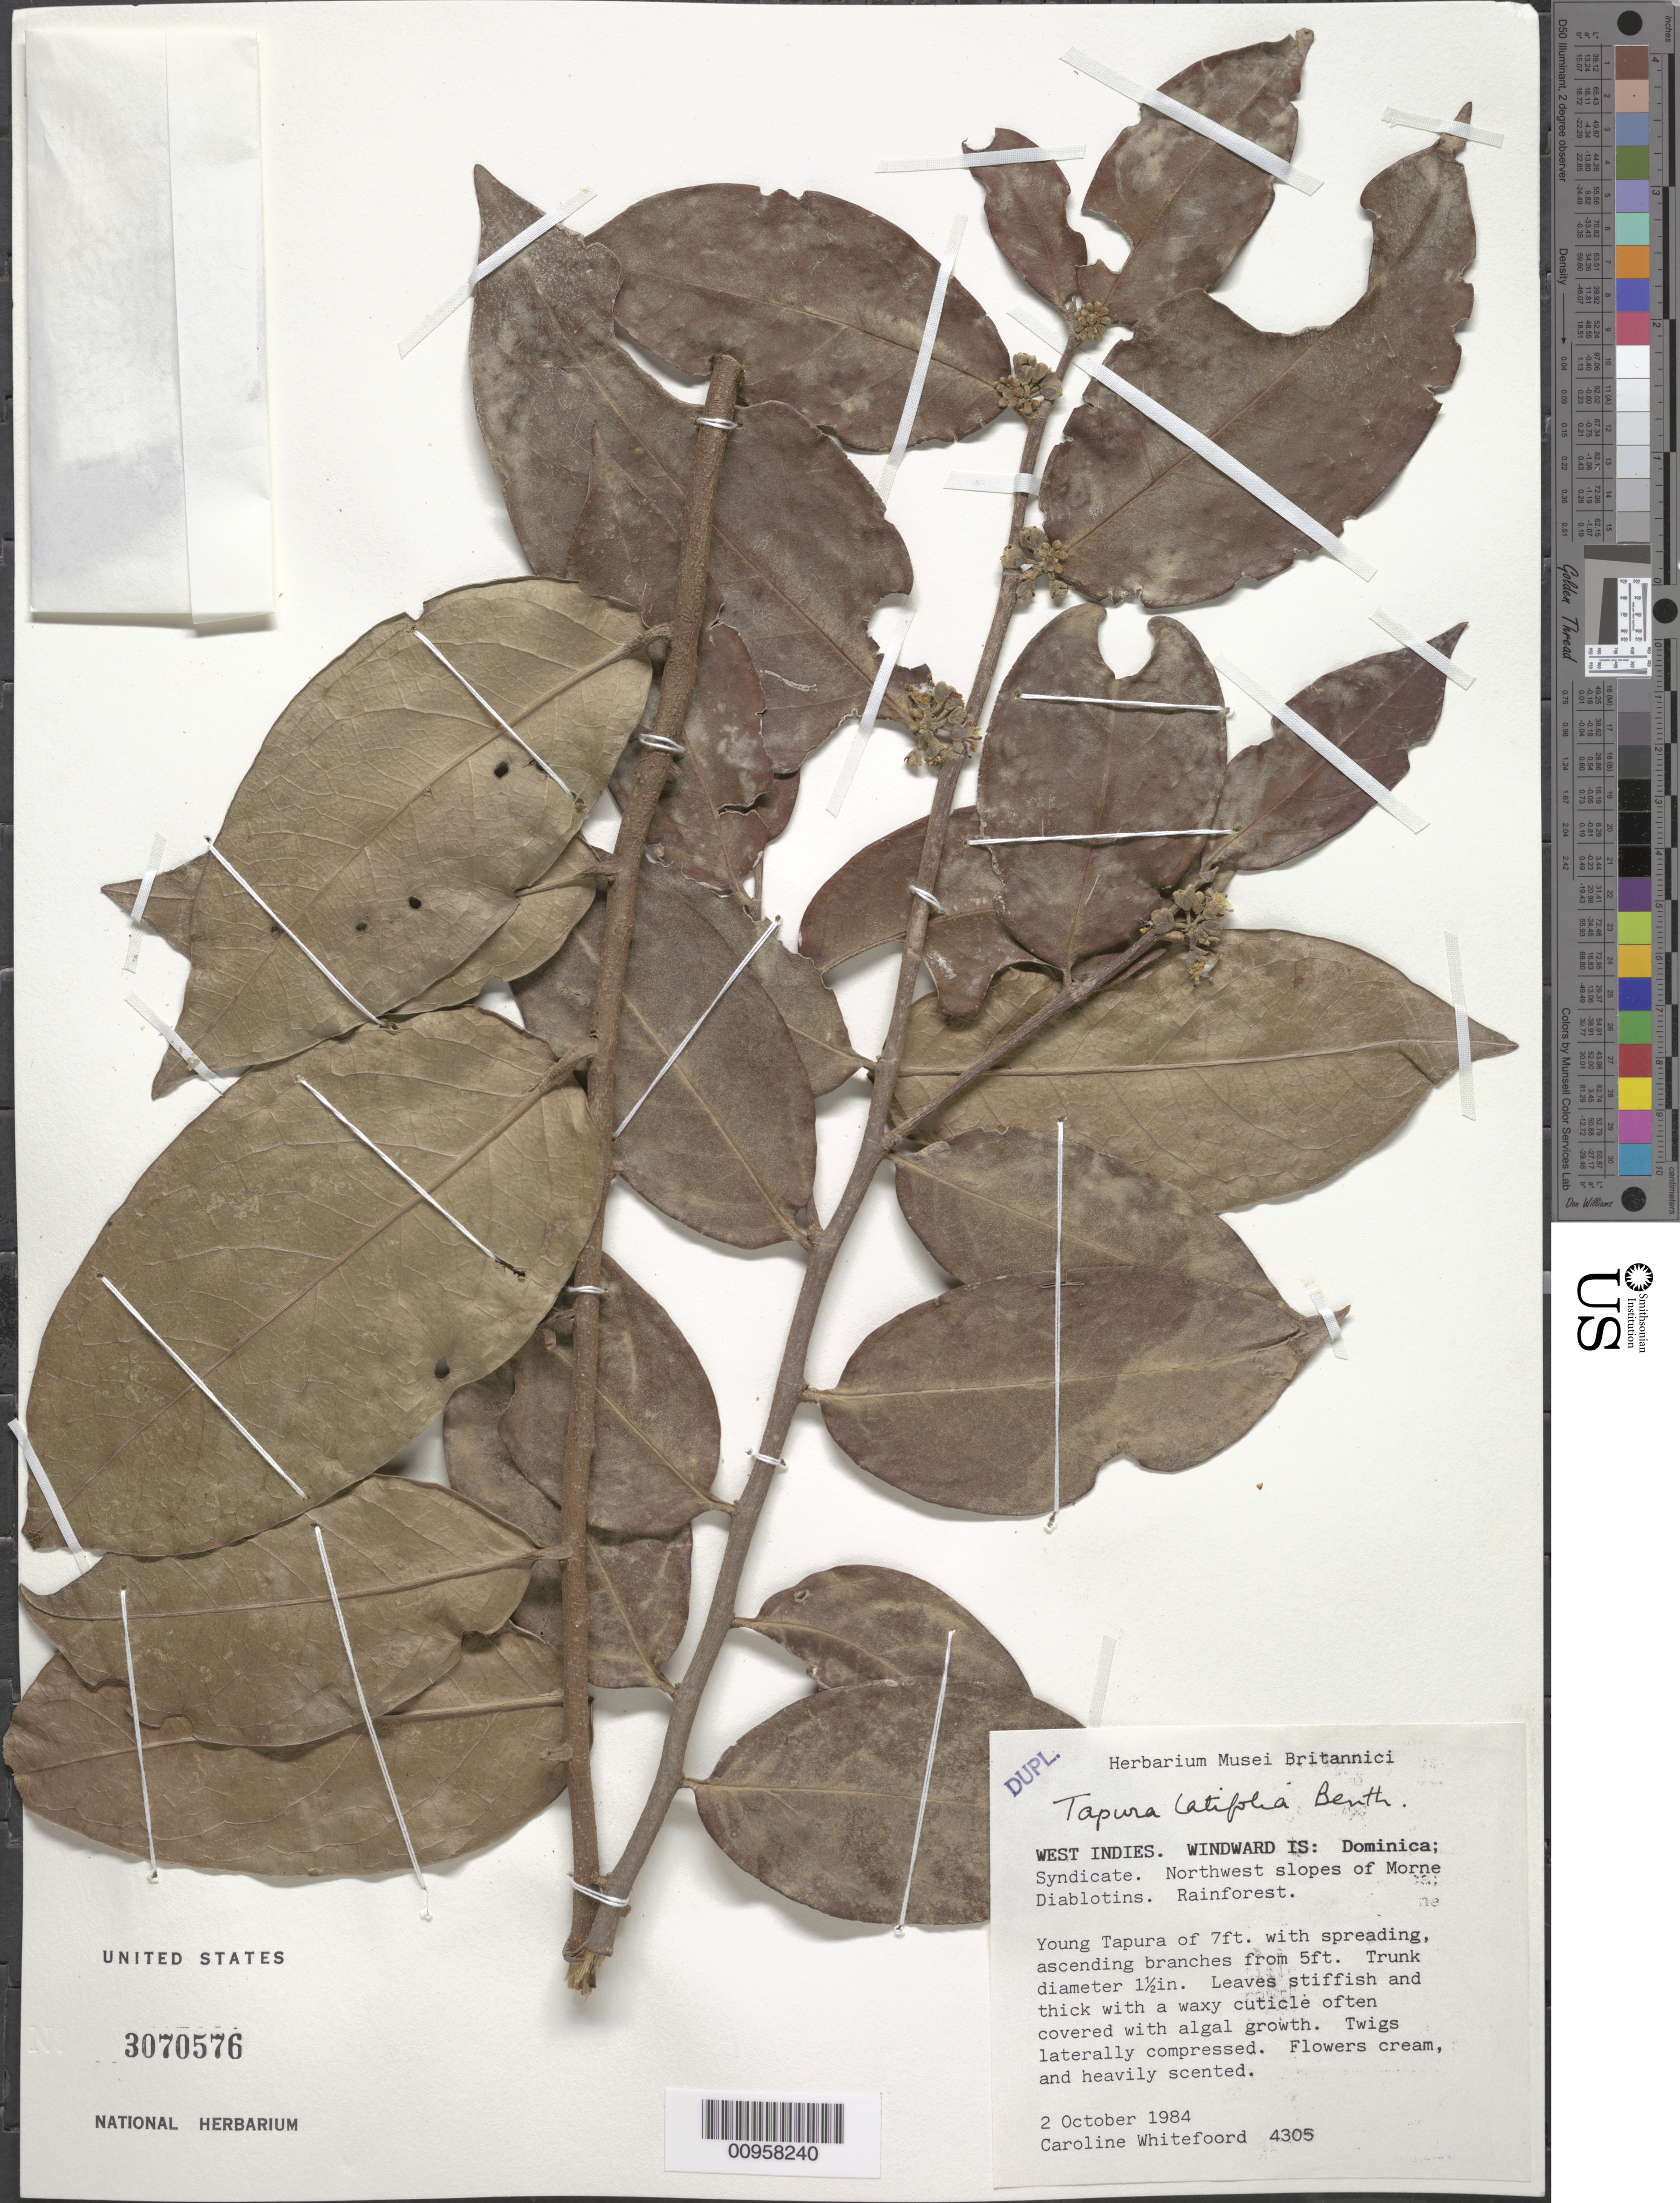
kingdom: Plantae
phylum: Tracheophyta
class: Magnoliopsida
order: Malpighiales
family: Dichapetalaceae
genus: Tapura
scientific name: Tapura latifolia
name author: Benth.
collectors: C. Whitefoord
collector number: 4305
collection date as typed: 02 Oct 1984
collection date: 1984-10-02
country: Dominica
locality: Syndicate, northwest slopes of Morne Diablotins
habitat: Rainforest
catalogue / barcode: US 3070576